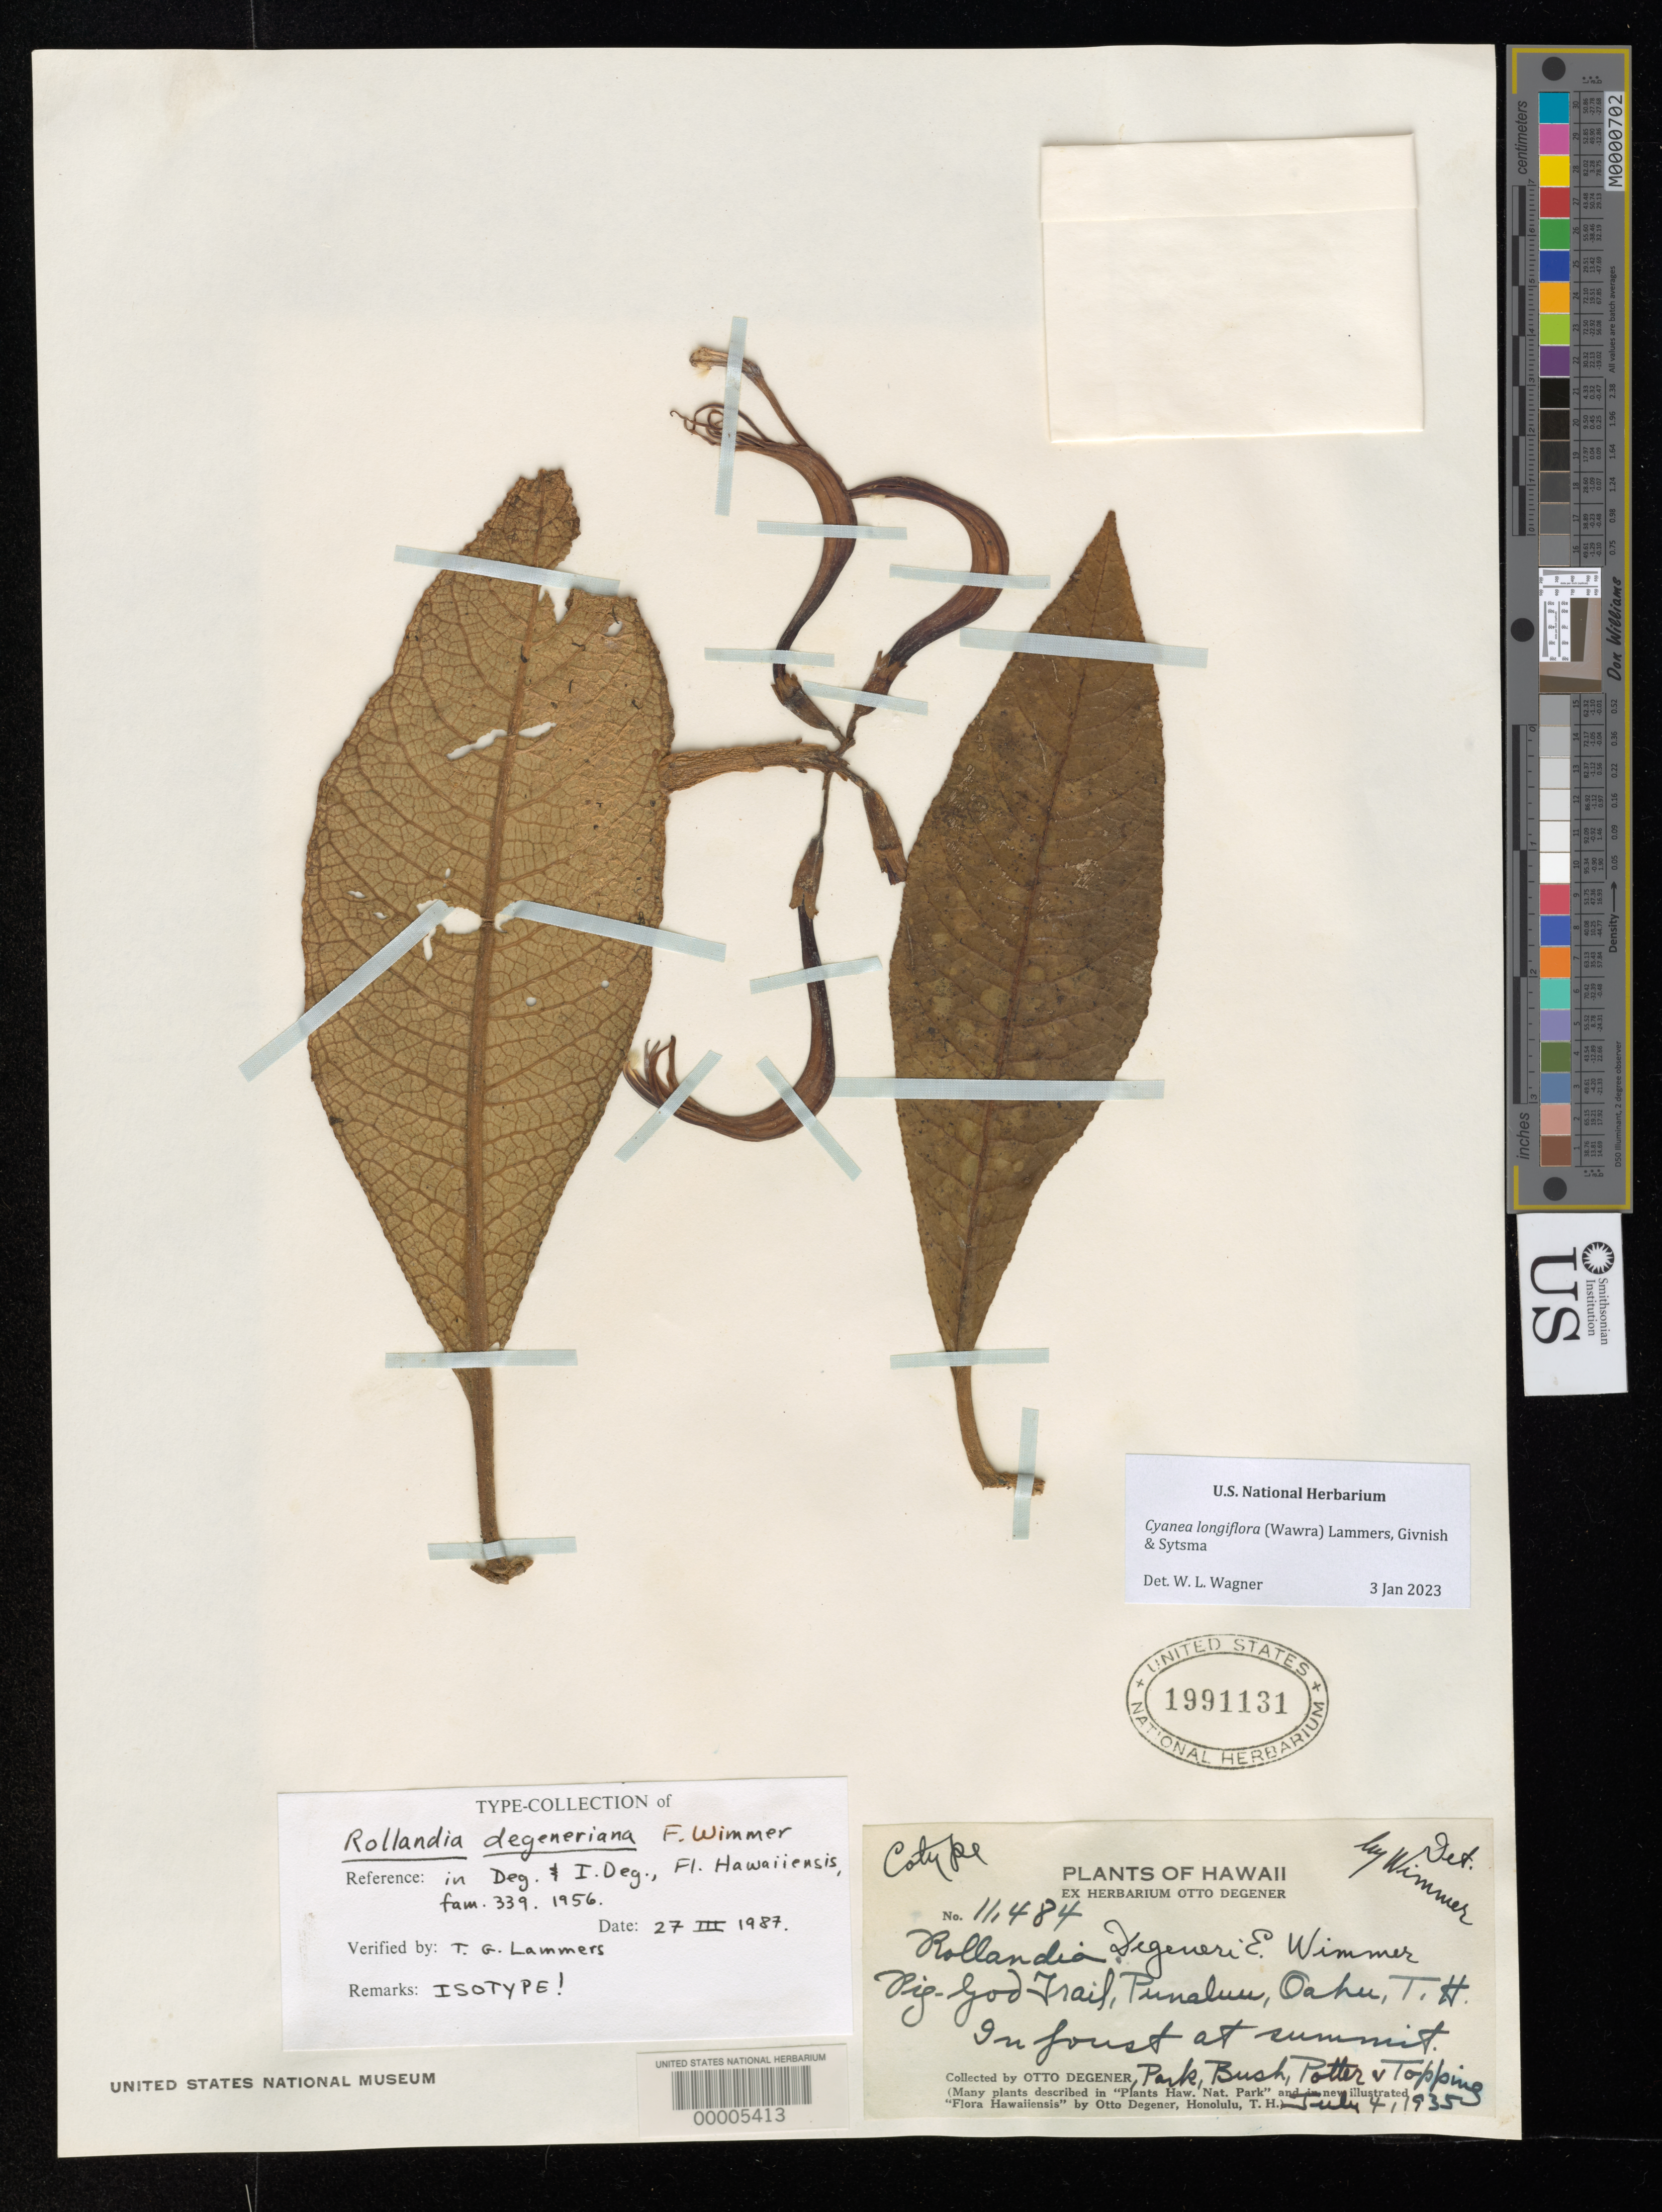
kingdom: Plantae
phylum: Tracheophyta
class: Magnoliopsida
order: Asterales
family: Campanulaceae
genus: Rollandia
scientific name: Rollandia degeneriana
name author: E. Wimm. in O. Deg.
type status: Isotype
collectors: O. Degener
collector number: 11484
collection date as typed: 04 Jul 1935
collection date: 1935-07-04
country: United States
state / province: Hawaii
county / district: Honolulu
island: Oahu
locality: Punaluu Mts, Pig-God Trail.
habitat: In forest at summit.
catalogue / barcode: US 1991131